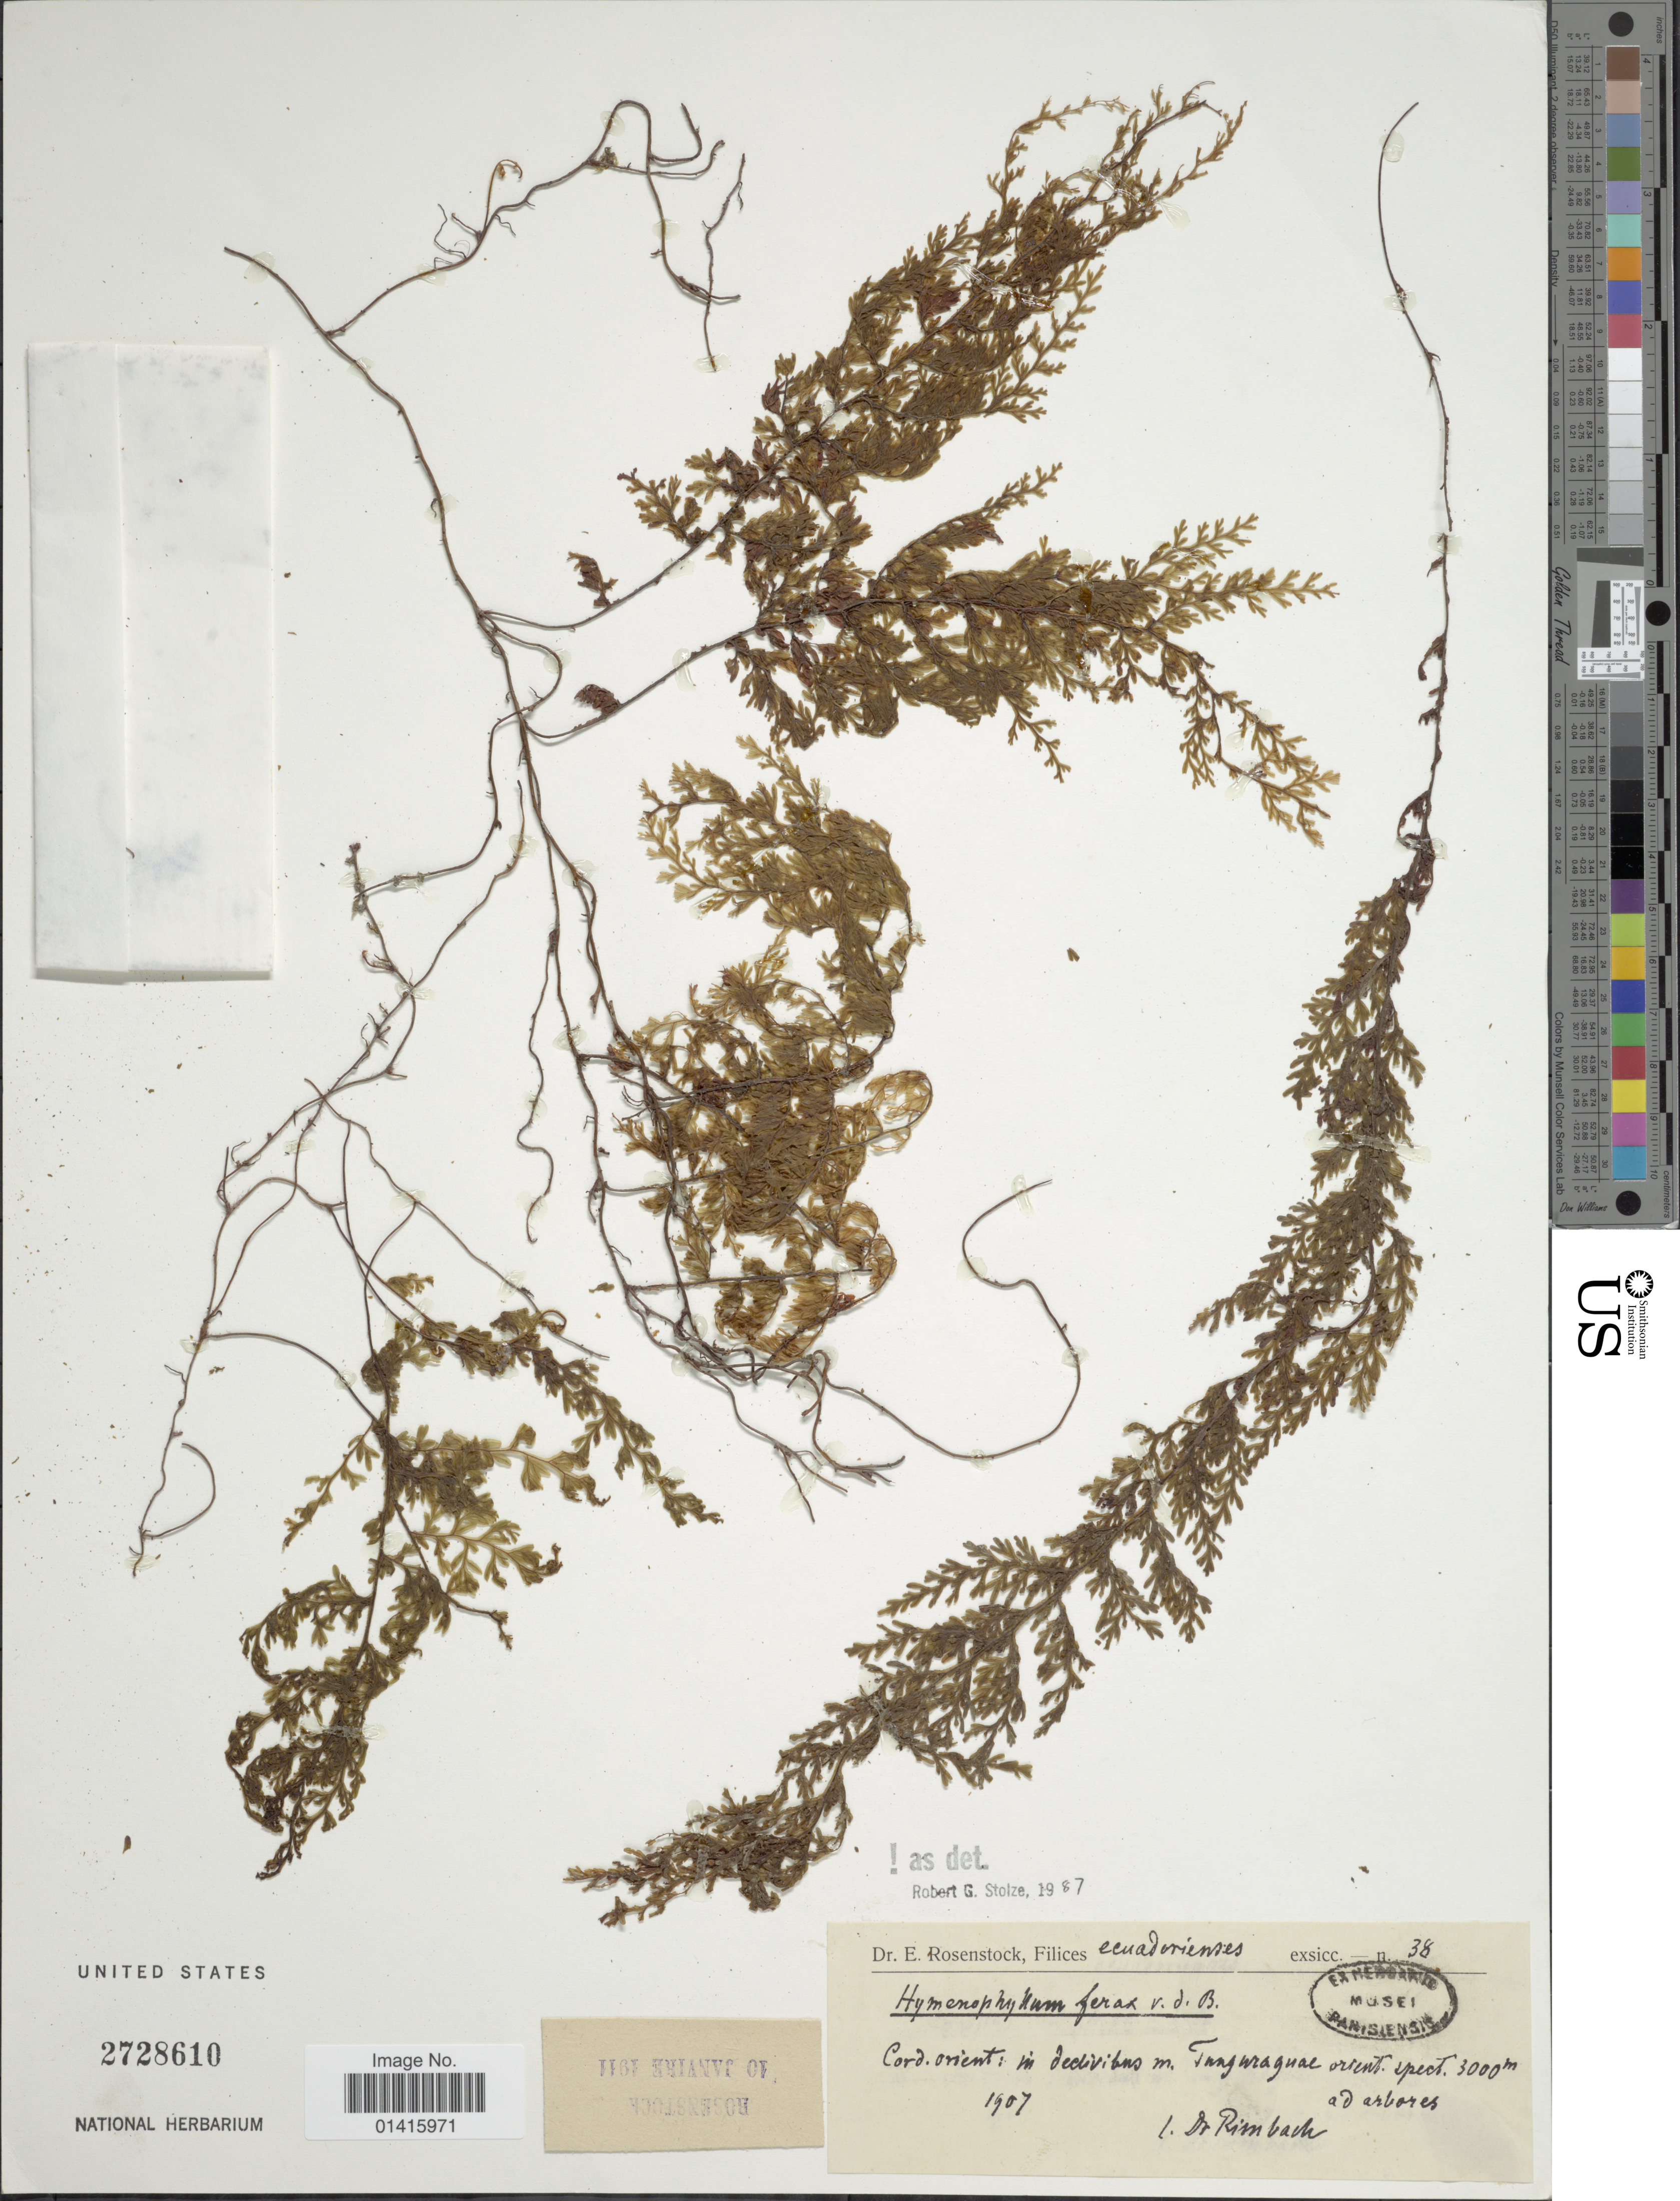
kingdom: Plantae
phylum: Tracheophyta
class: Polypodiopsida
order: Hymenophyllales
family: Hymenophyllaceae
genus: Hymenophyllum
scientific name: Hymenophyllum ferax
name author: Bosch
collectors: Rimbach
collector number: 38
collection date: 1907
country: Ecuador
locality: Filices Ecuadorienses, Cord. orient. in declivibus m. Tunguranguae orient. spect.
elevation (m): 3000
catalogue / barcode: US 2728610